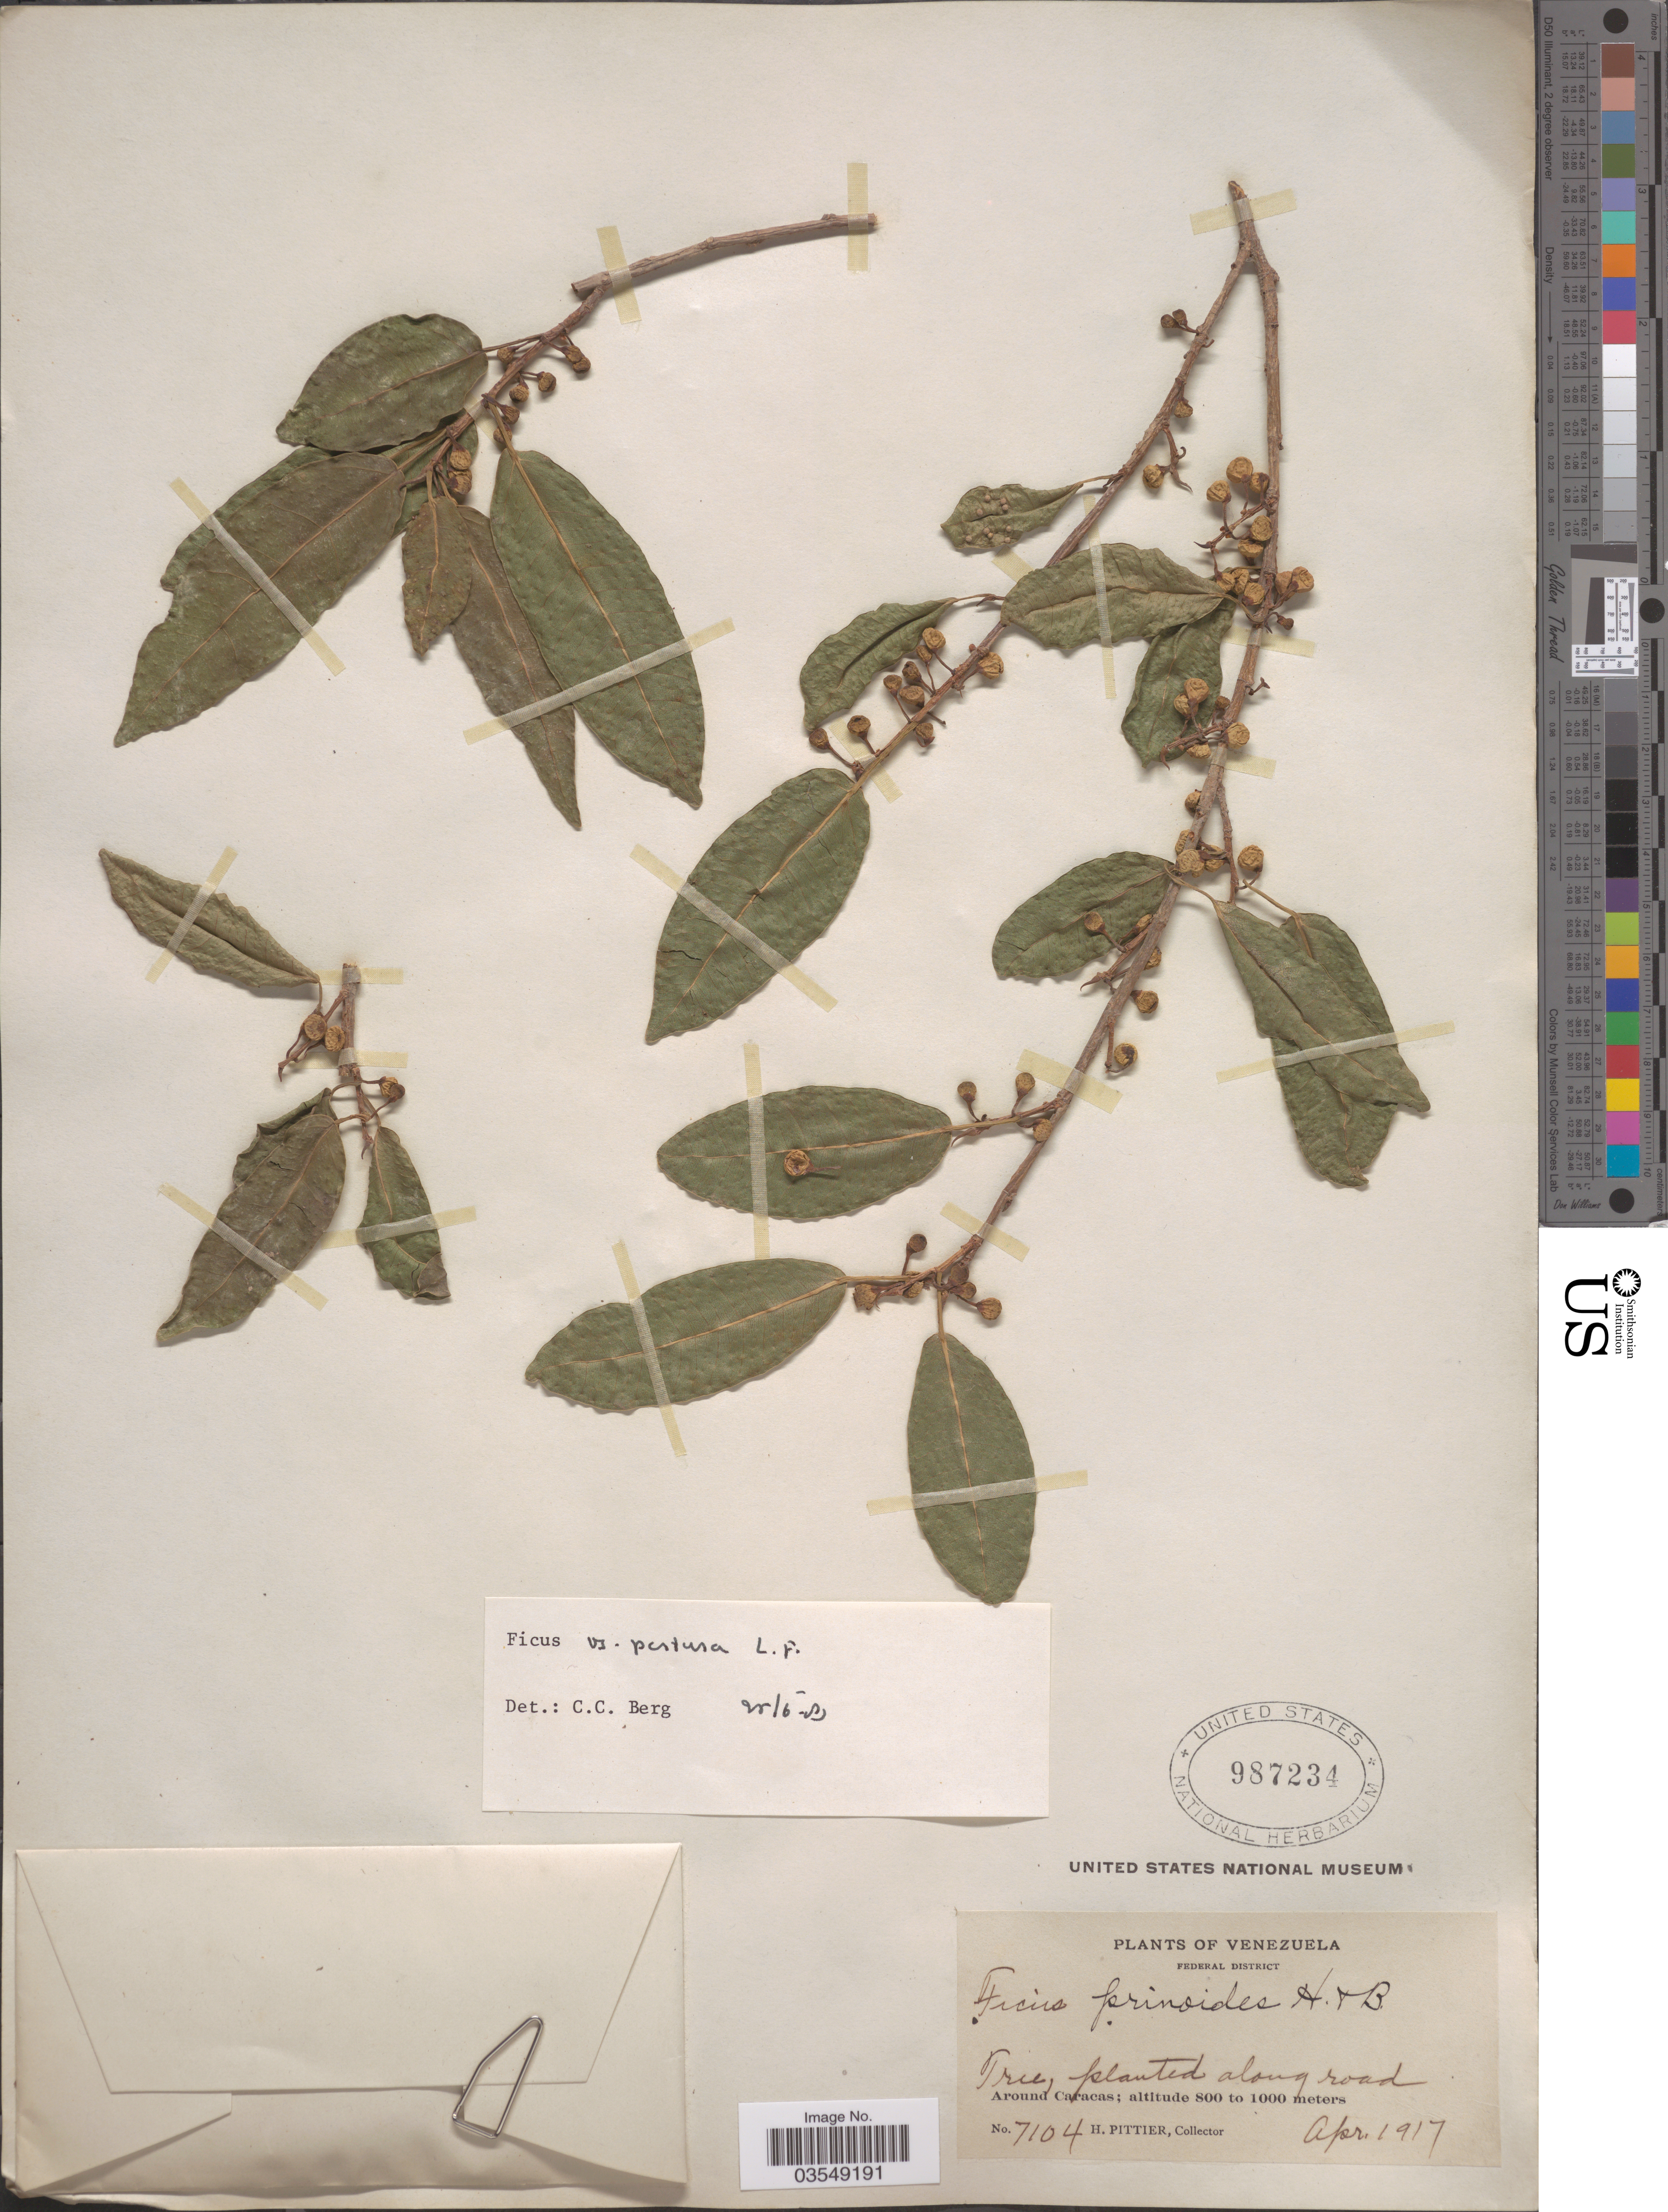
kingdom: Plantae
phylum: Tracheophyta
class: Magnoliopsida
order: Rosales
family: Moraceae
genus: Ficus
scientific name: Ficus pertusa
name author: L. f.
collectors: H. F. Pittier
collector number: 7104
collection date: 1917-04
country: Venezuela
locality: Federal District. Around Caracas.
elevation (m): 800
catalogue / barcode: US 987234